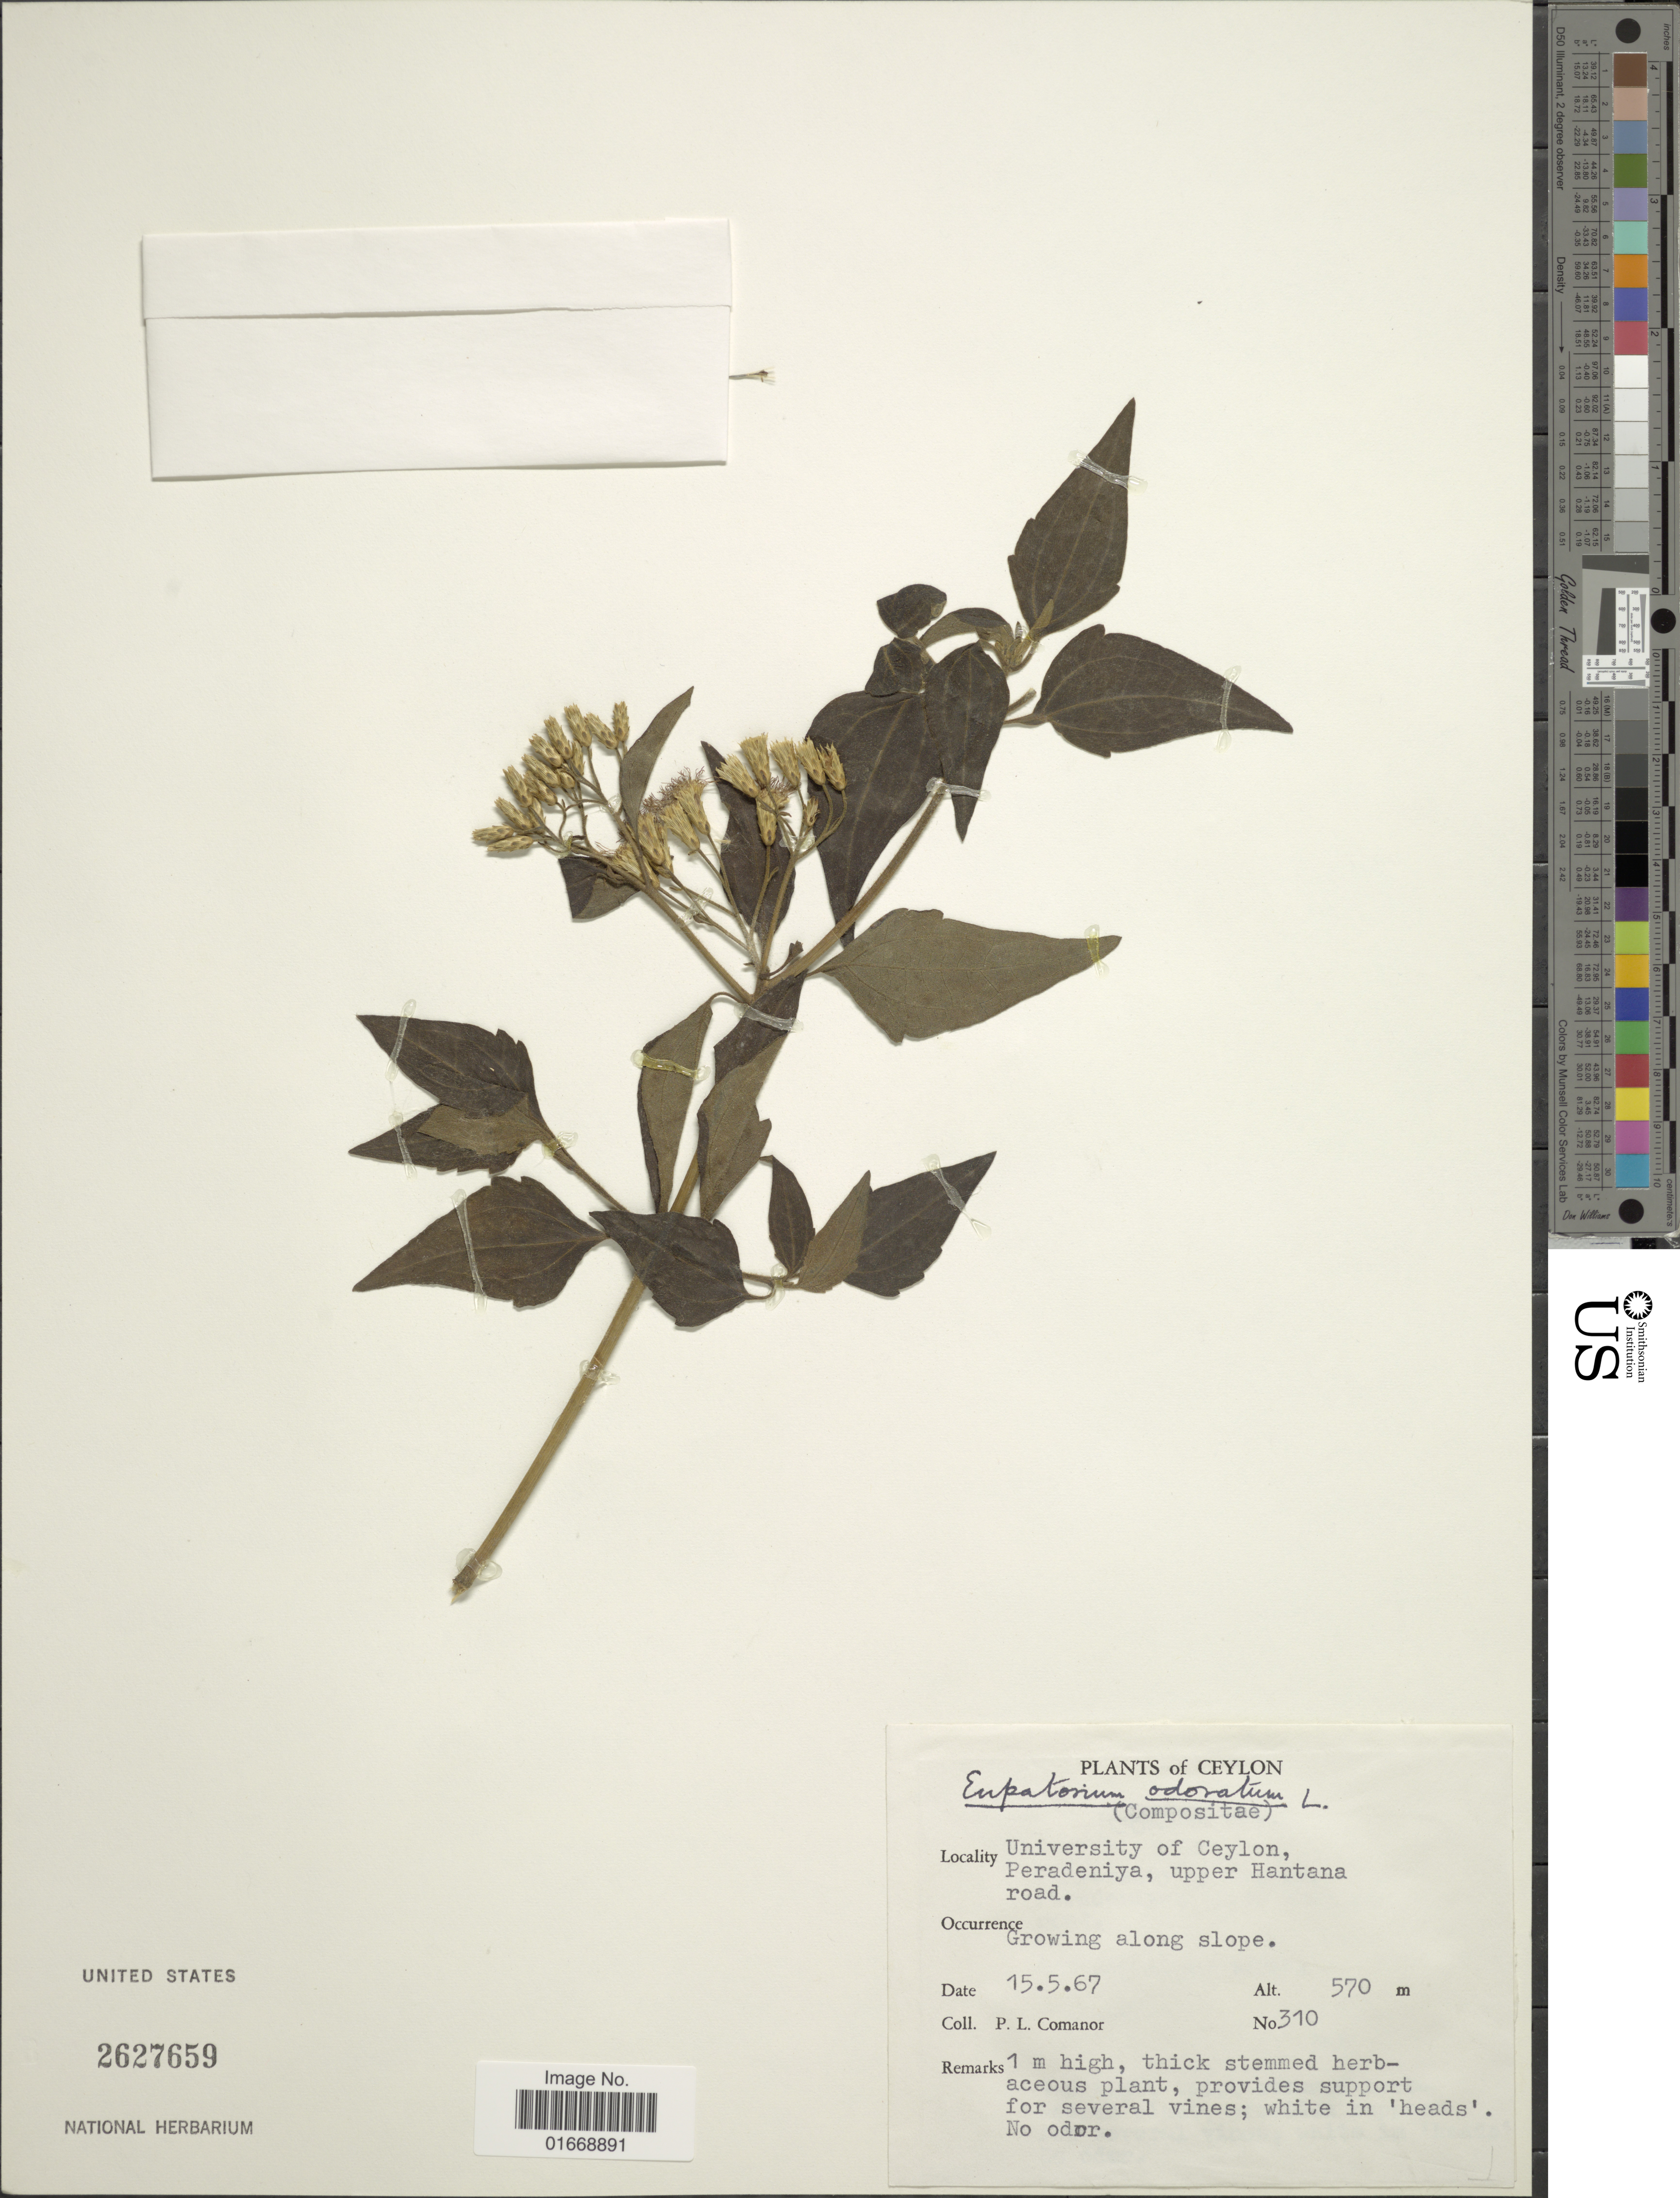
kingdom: Plantae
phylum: Tracheophyta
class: Magnoliopsida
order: Asterales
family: Asteraceae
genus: Chromolaena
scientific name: Chromolaena odorata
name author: (L.) R.M. King & H. Rob.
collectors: P. Comanor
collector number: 310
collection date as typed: Transcribed d/m/y: 15/5/67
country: Sri Lanka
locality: Ceylon, University of Ceylon, Peradeniya, upper Hantana road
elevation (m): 570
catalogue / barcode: US 2627659